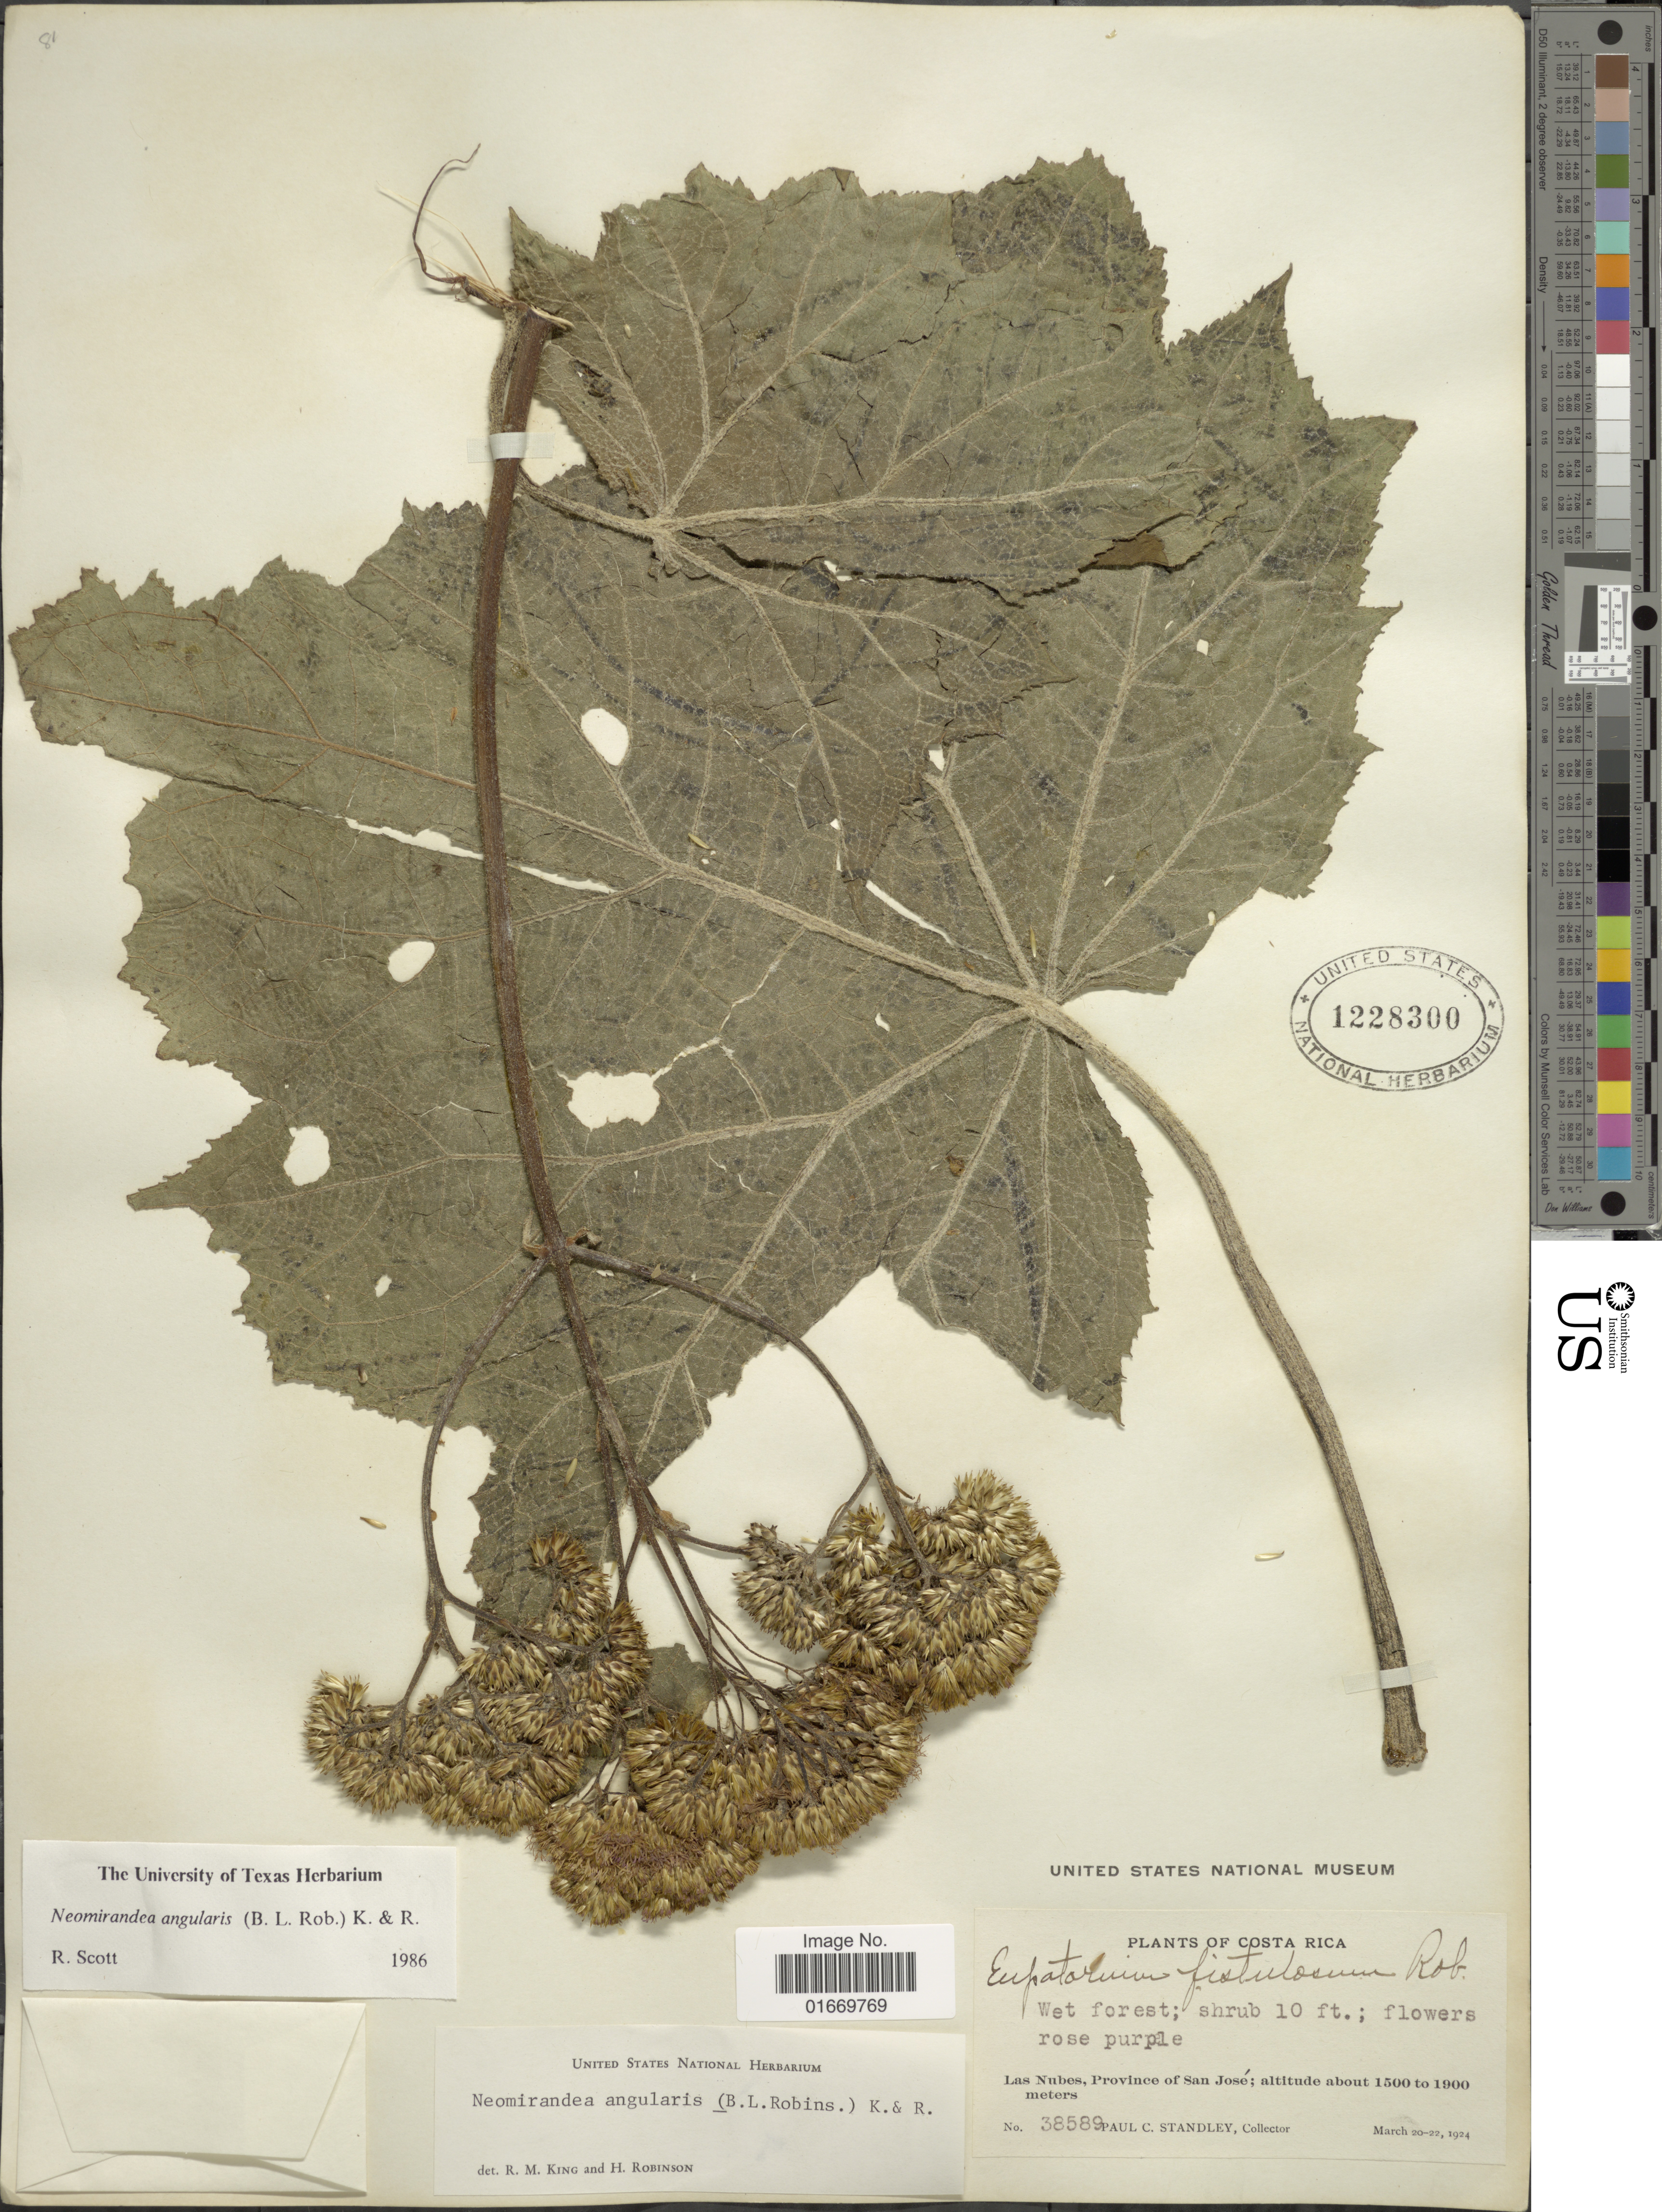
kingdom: Plantae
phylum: Tracheophyta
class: Magnoliopsida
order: Asterales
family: Asteraceae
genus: Neomirandea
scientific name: Neomirandea angularis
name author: (B.L. Rob.) R.M. King & H. Rob.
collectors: P. C. Standley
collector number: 38589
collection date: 1924-03-20/1924-03-22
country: Costa Rica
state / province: San José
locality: Costa Rica. Las Nubes. Province of San José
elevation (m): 1500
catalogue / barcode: US 1228300